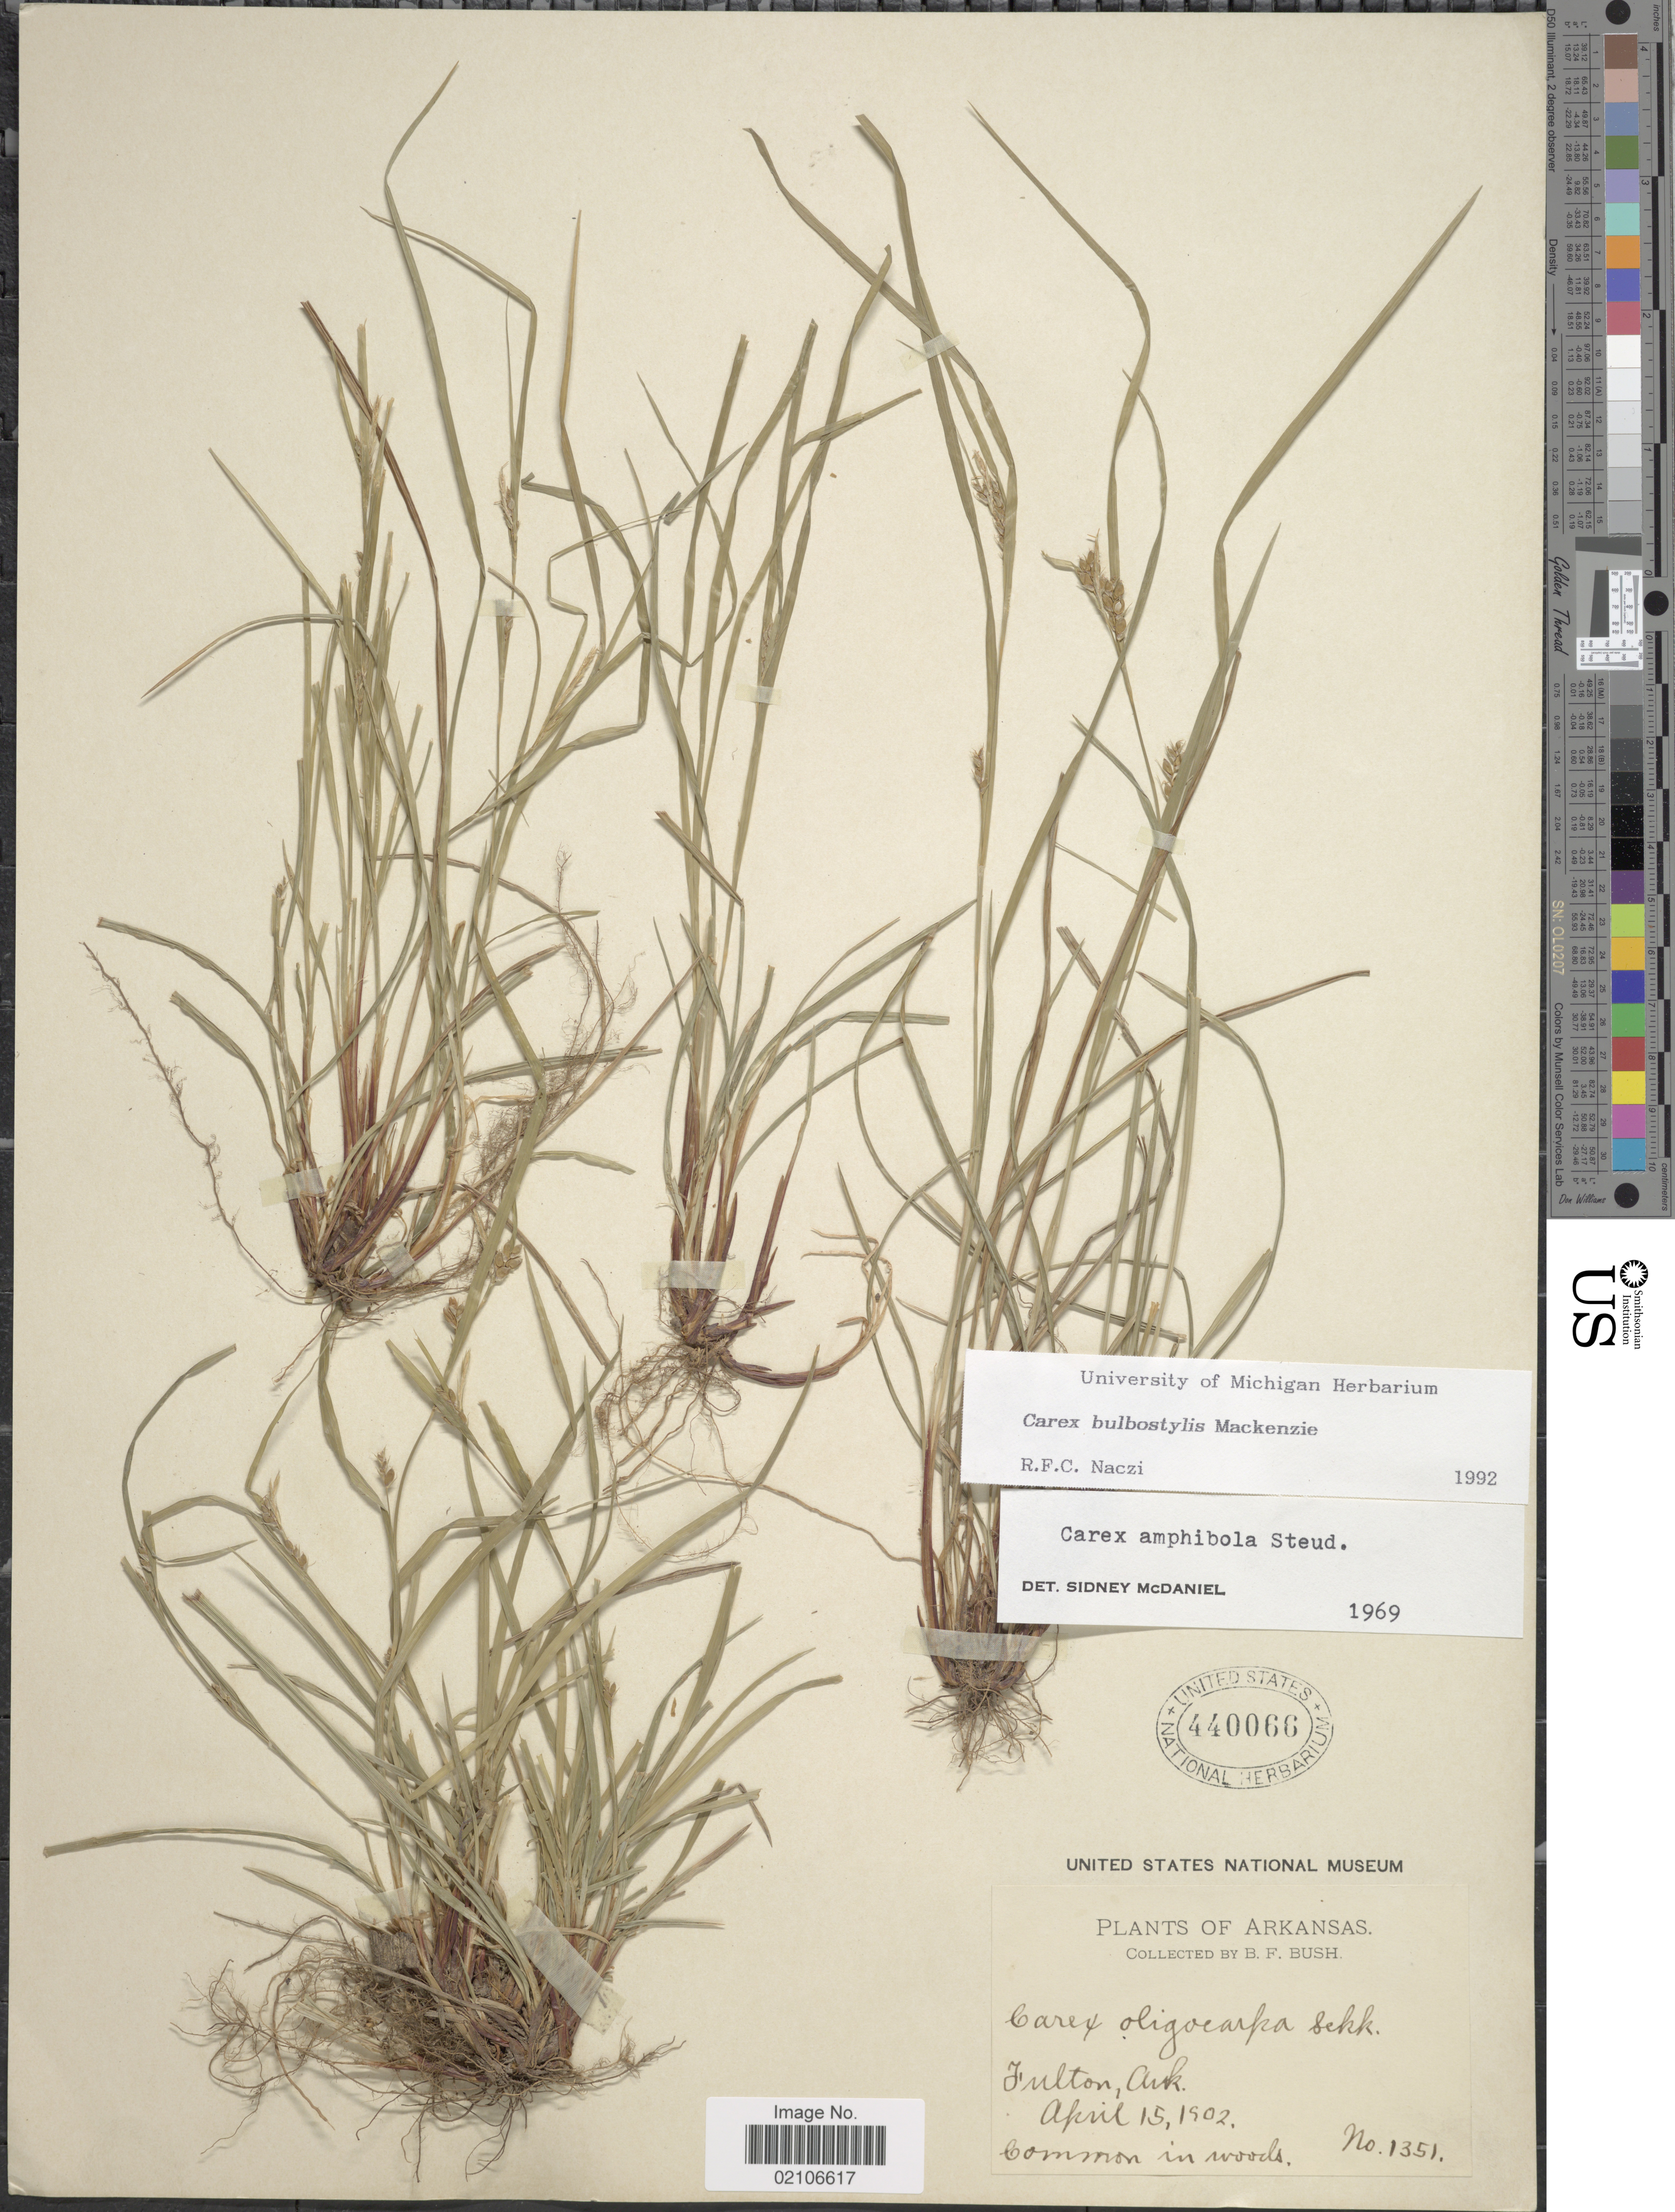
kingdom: Plantae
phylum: Tracheophyta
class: Liliopsida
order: Poales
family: Cyperaceae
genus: Carex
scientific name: Carex bulbostylis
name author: Mack.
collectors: B. F. Bush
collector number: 1351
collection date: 1902-04-15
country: United States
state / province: Arkansas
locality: Fulton, Common in woods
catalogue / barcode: US 440066